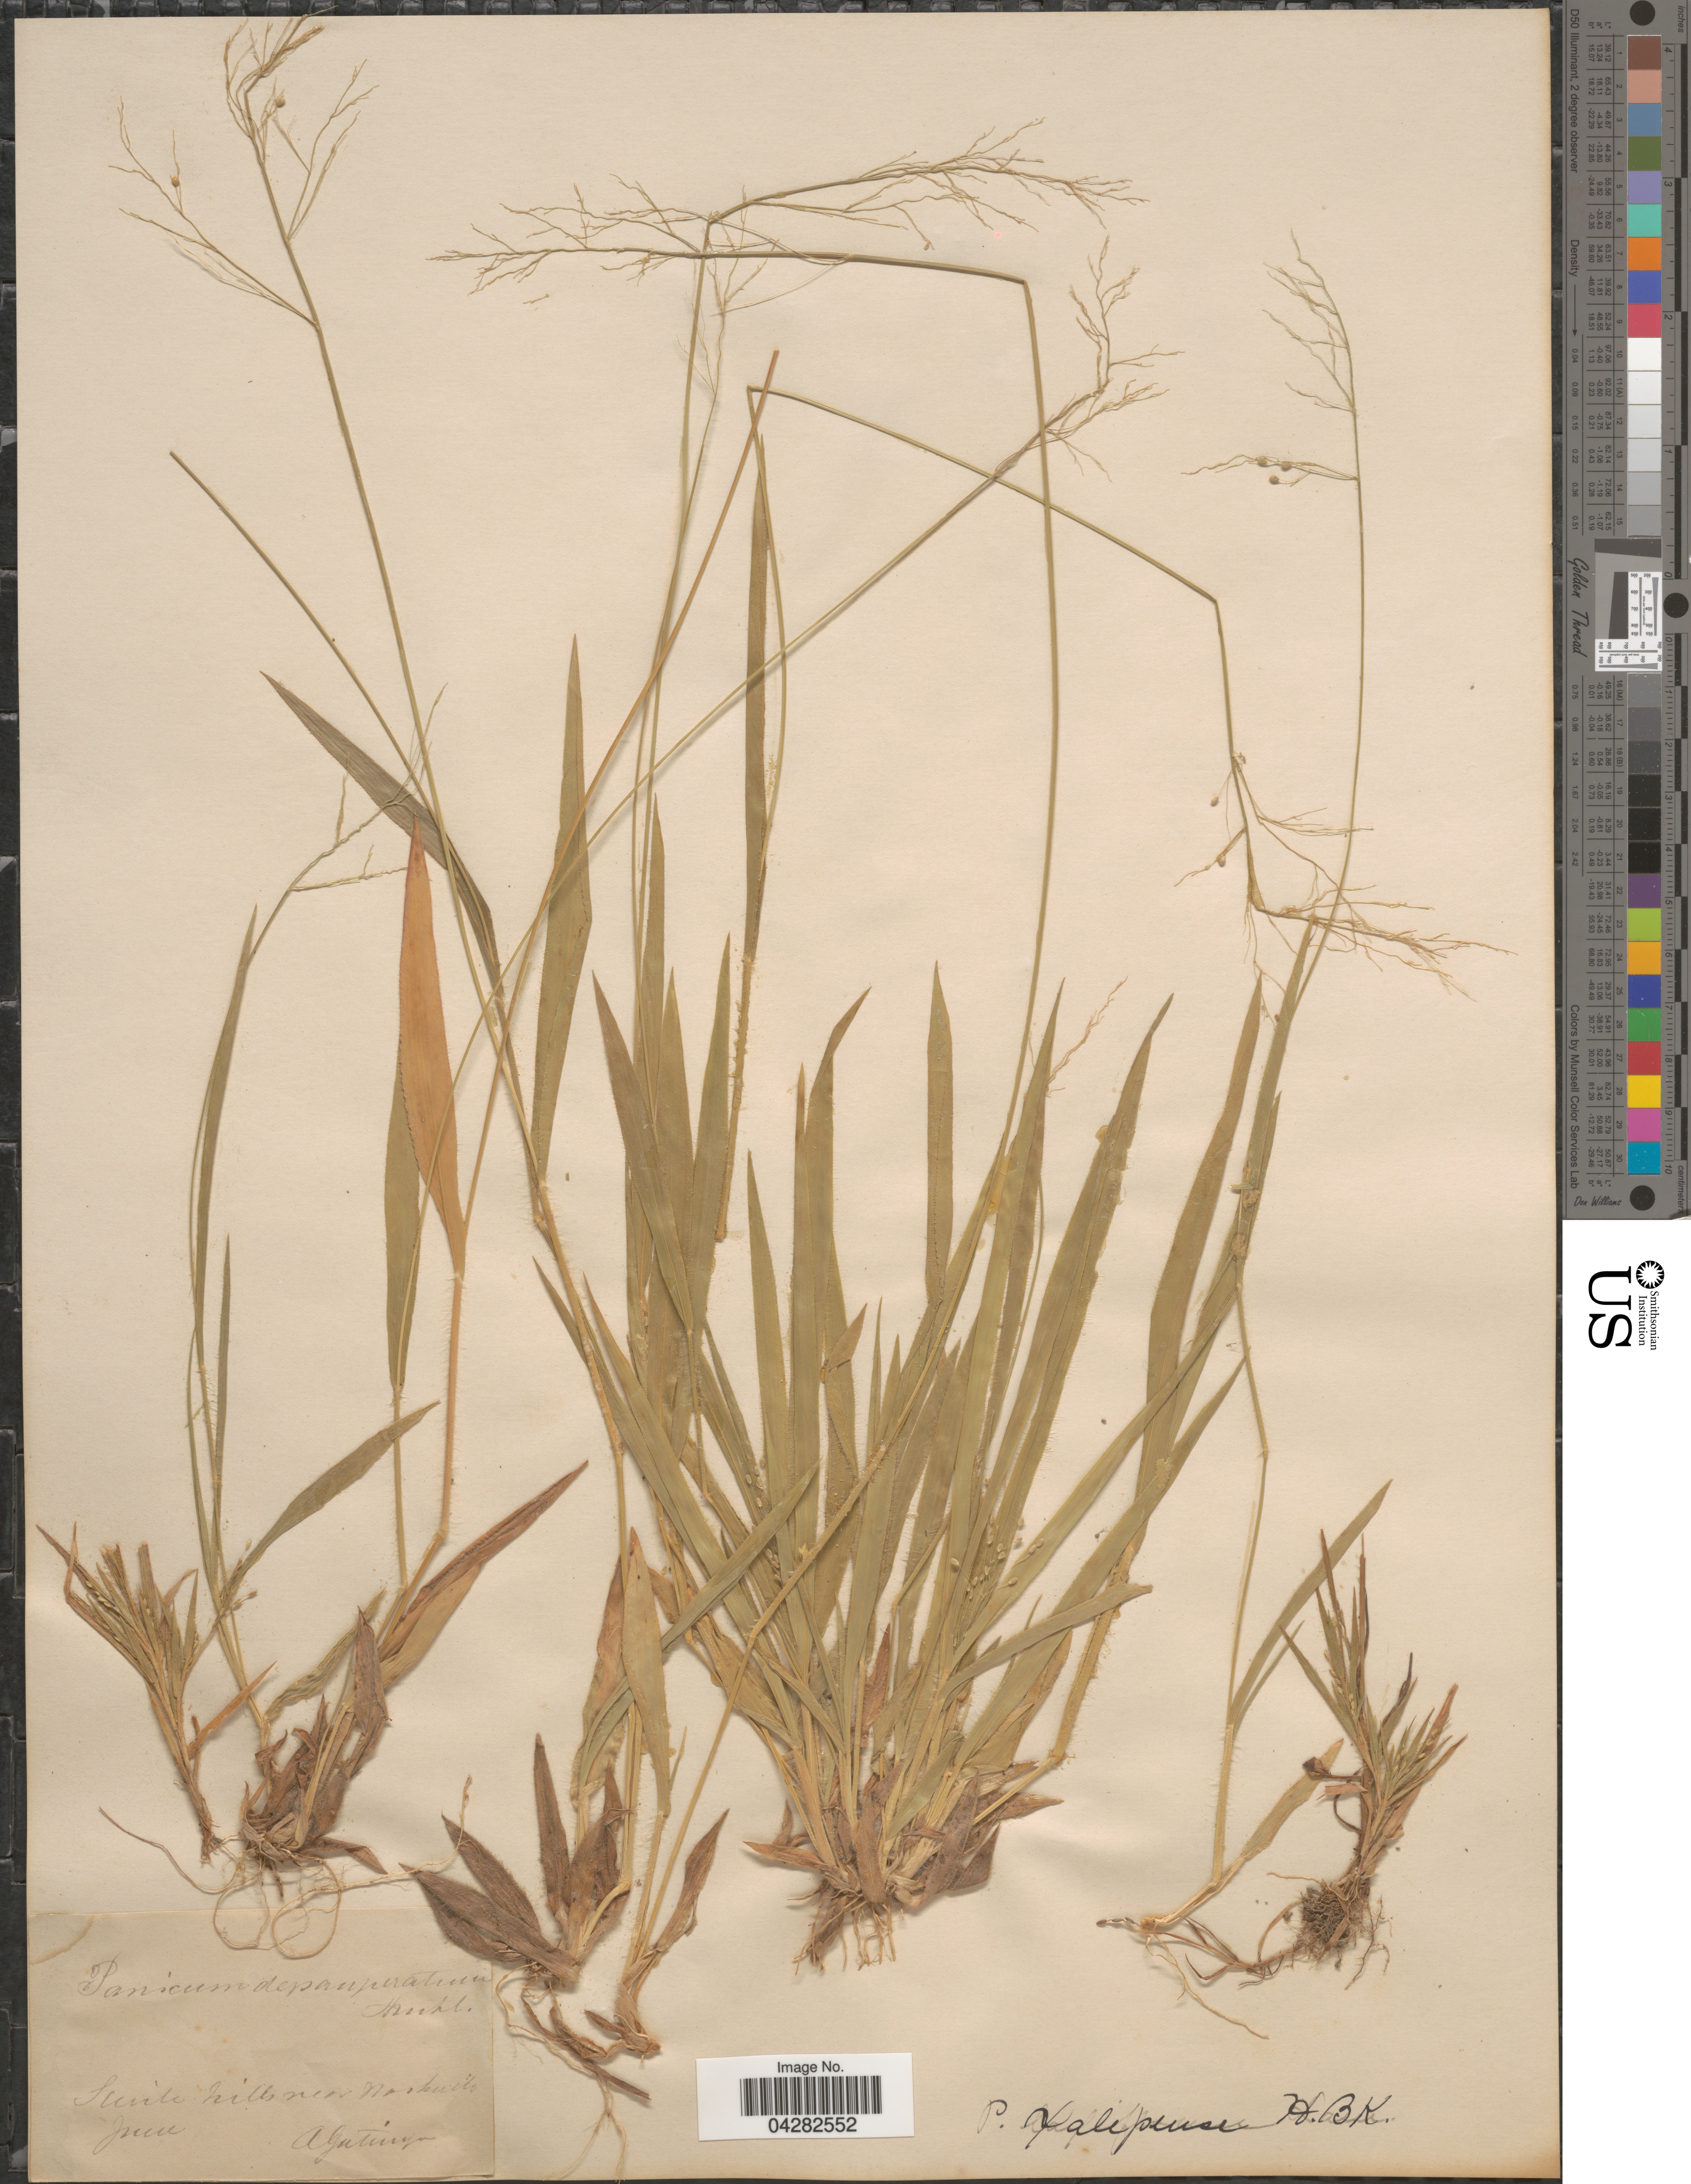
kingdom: Plantae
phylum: Tracheophyta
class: Liliopsida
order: Poales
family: Poaceae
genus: Dichanthelium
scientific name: Dichanthelium laxiflorum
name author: (Lam.) Gould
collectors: A. Gattinger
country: United States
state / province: Tennessee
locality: Near Nashville.